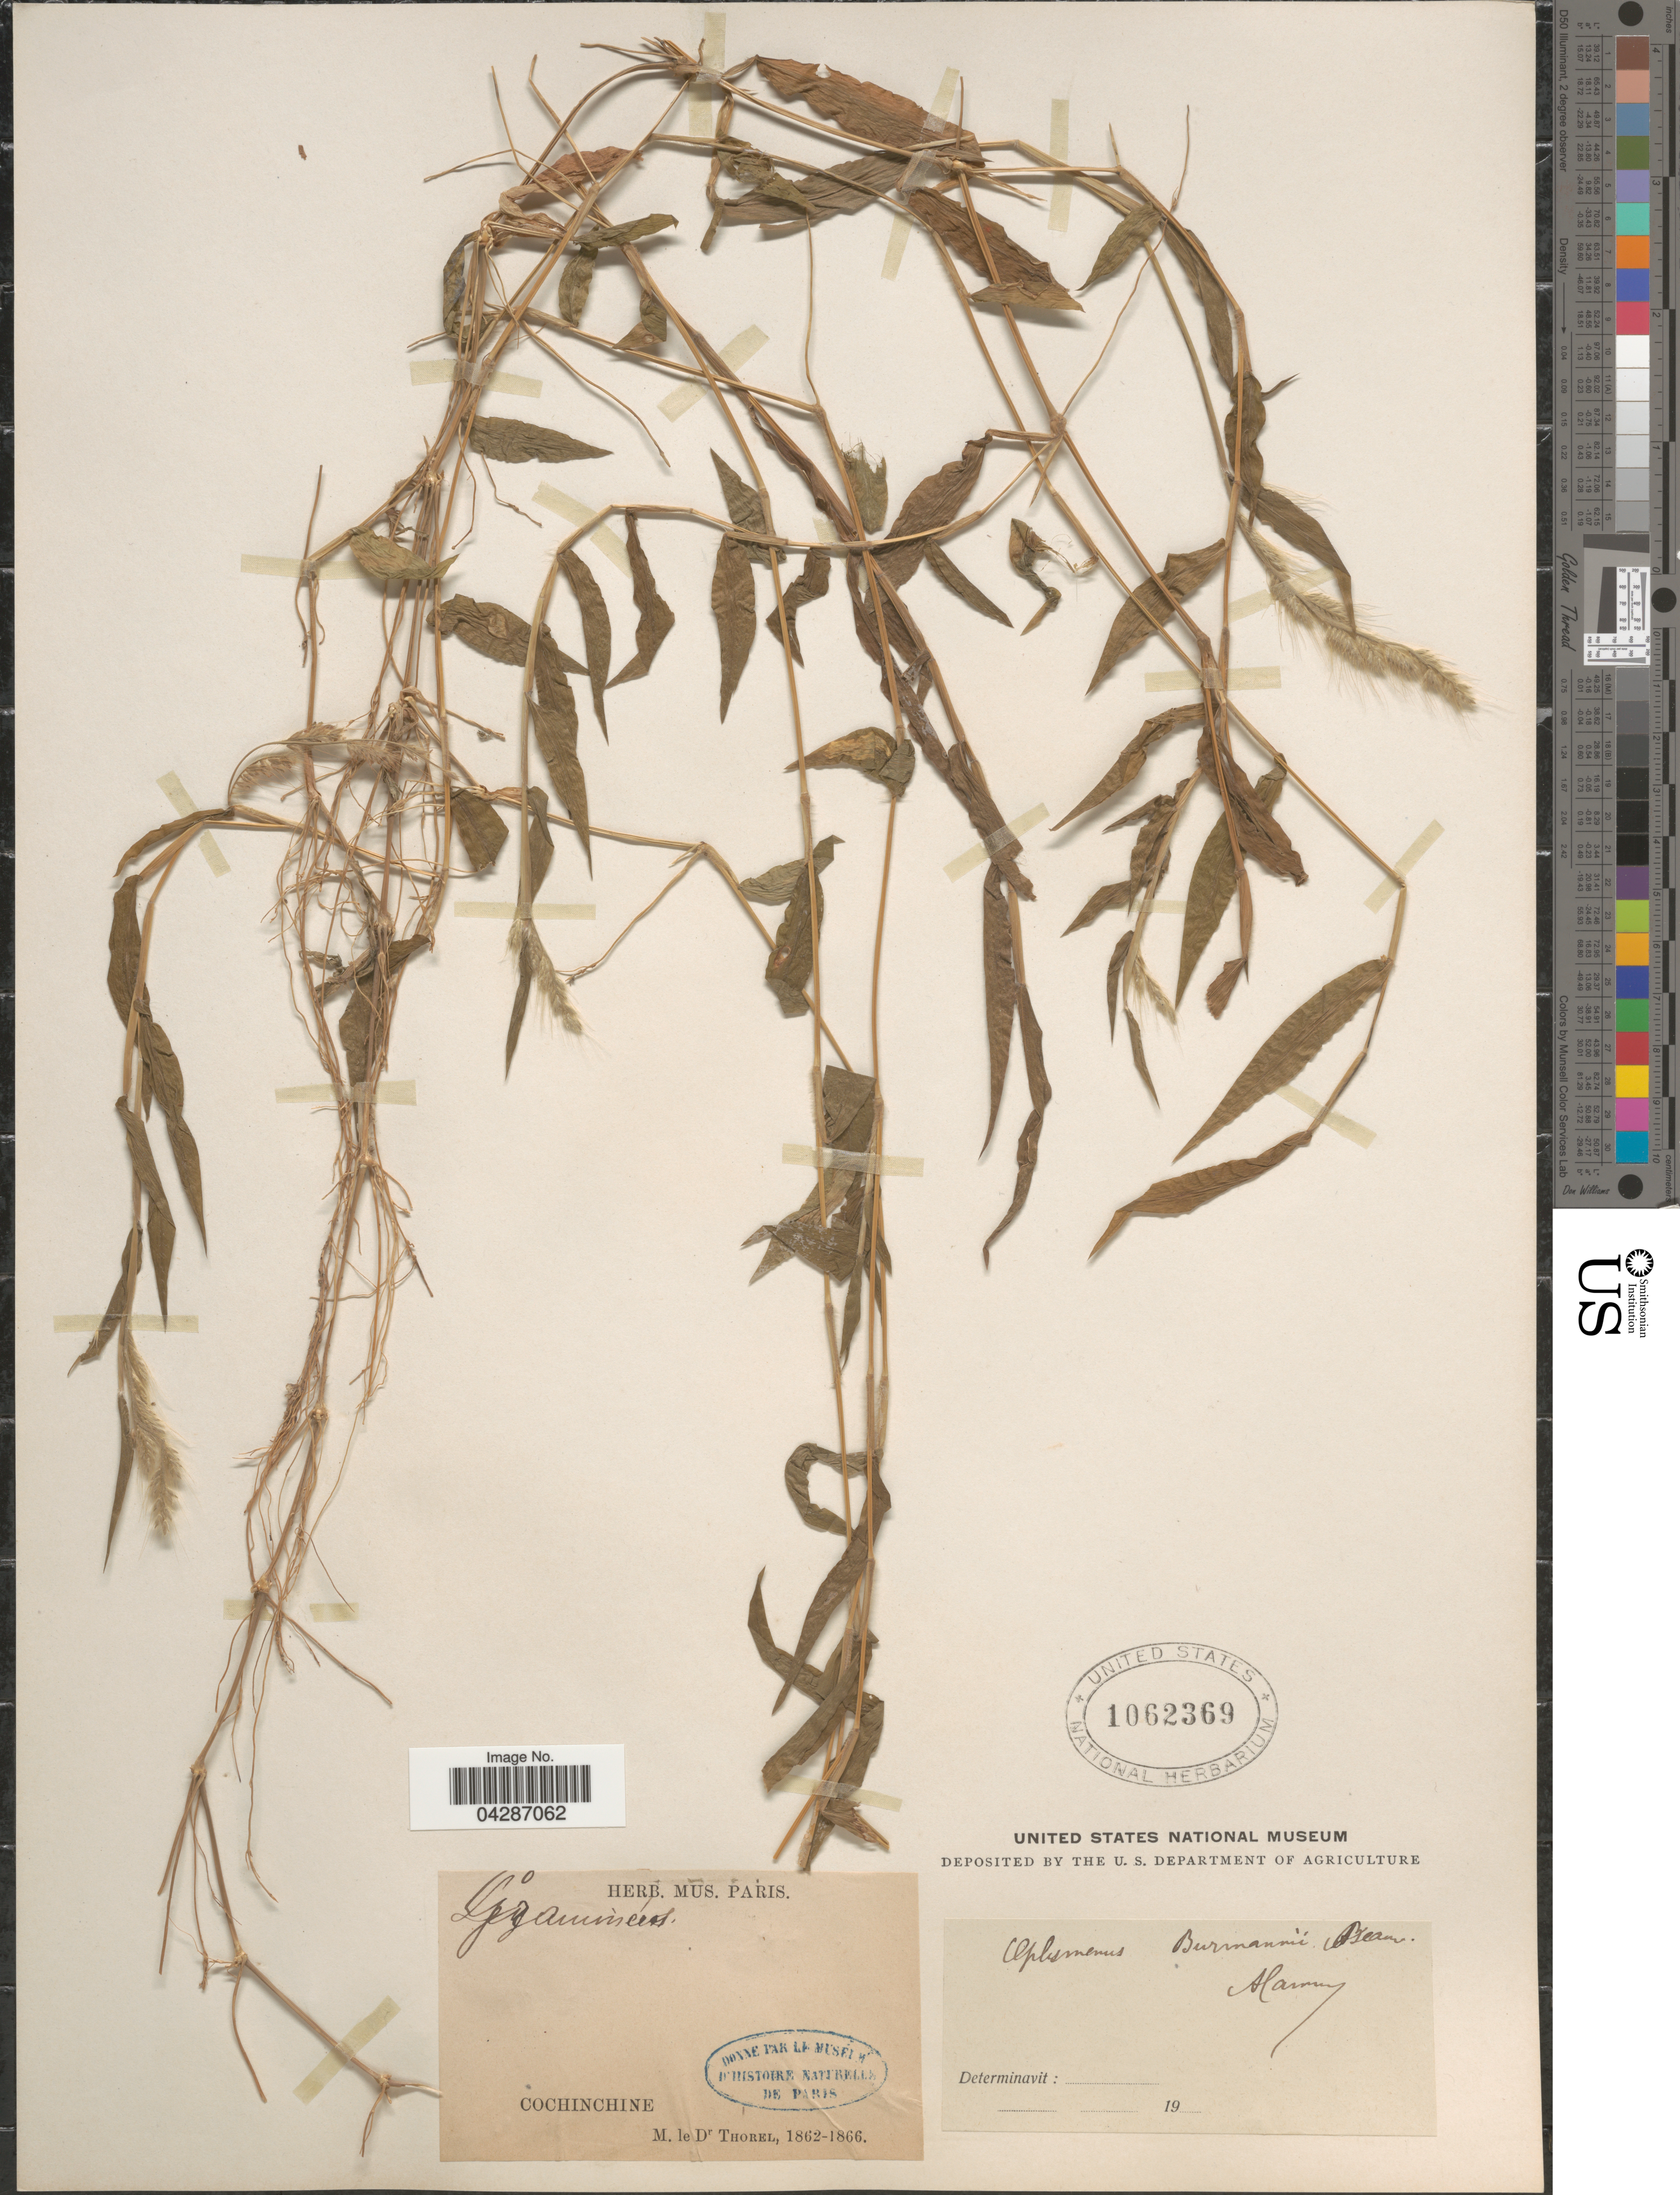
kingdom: Plantae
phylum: Tracheophyta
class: Liliopsida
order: Poales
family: Poaceae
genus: Oplismenus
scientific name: Oplismenus burmannii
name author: (Retz.) P. Beauv.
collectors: M. de Thorel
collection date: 1862/1866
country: Vietnam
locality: Cochinchine.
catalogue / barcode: US 1062369